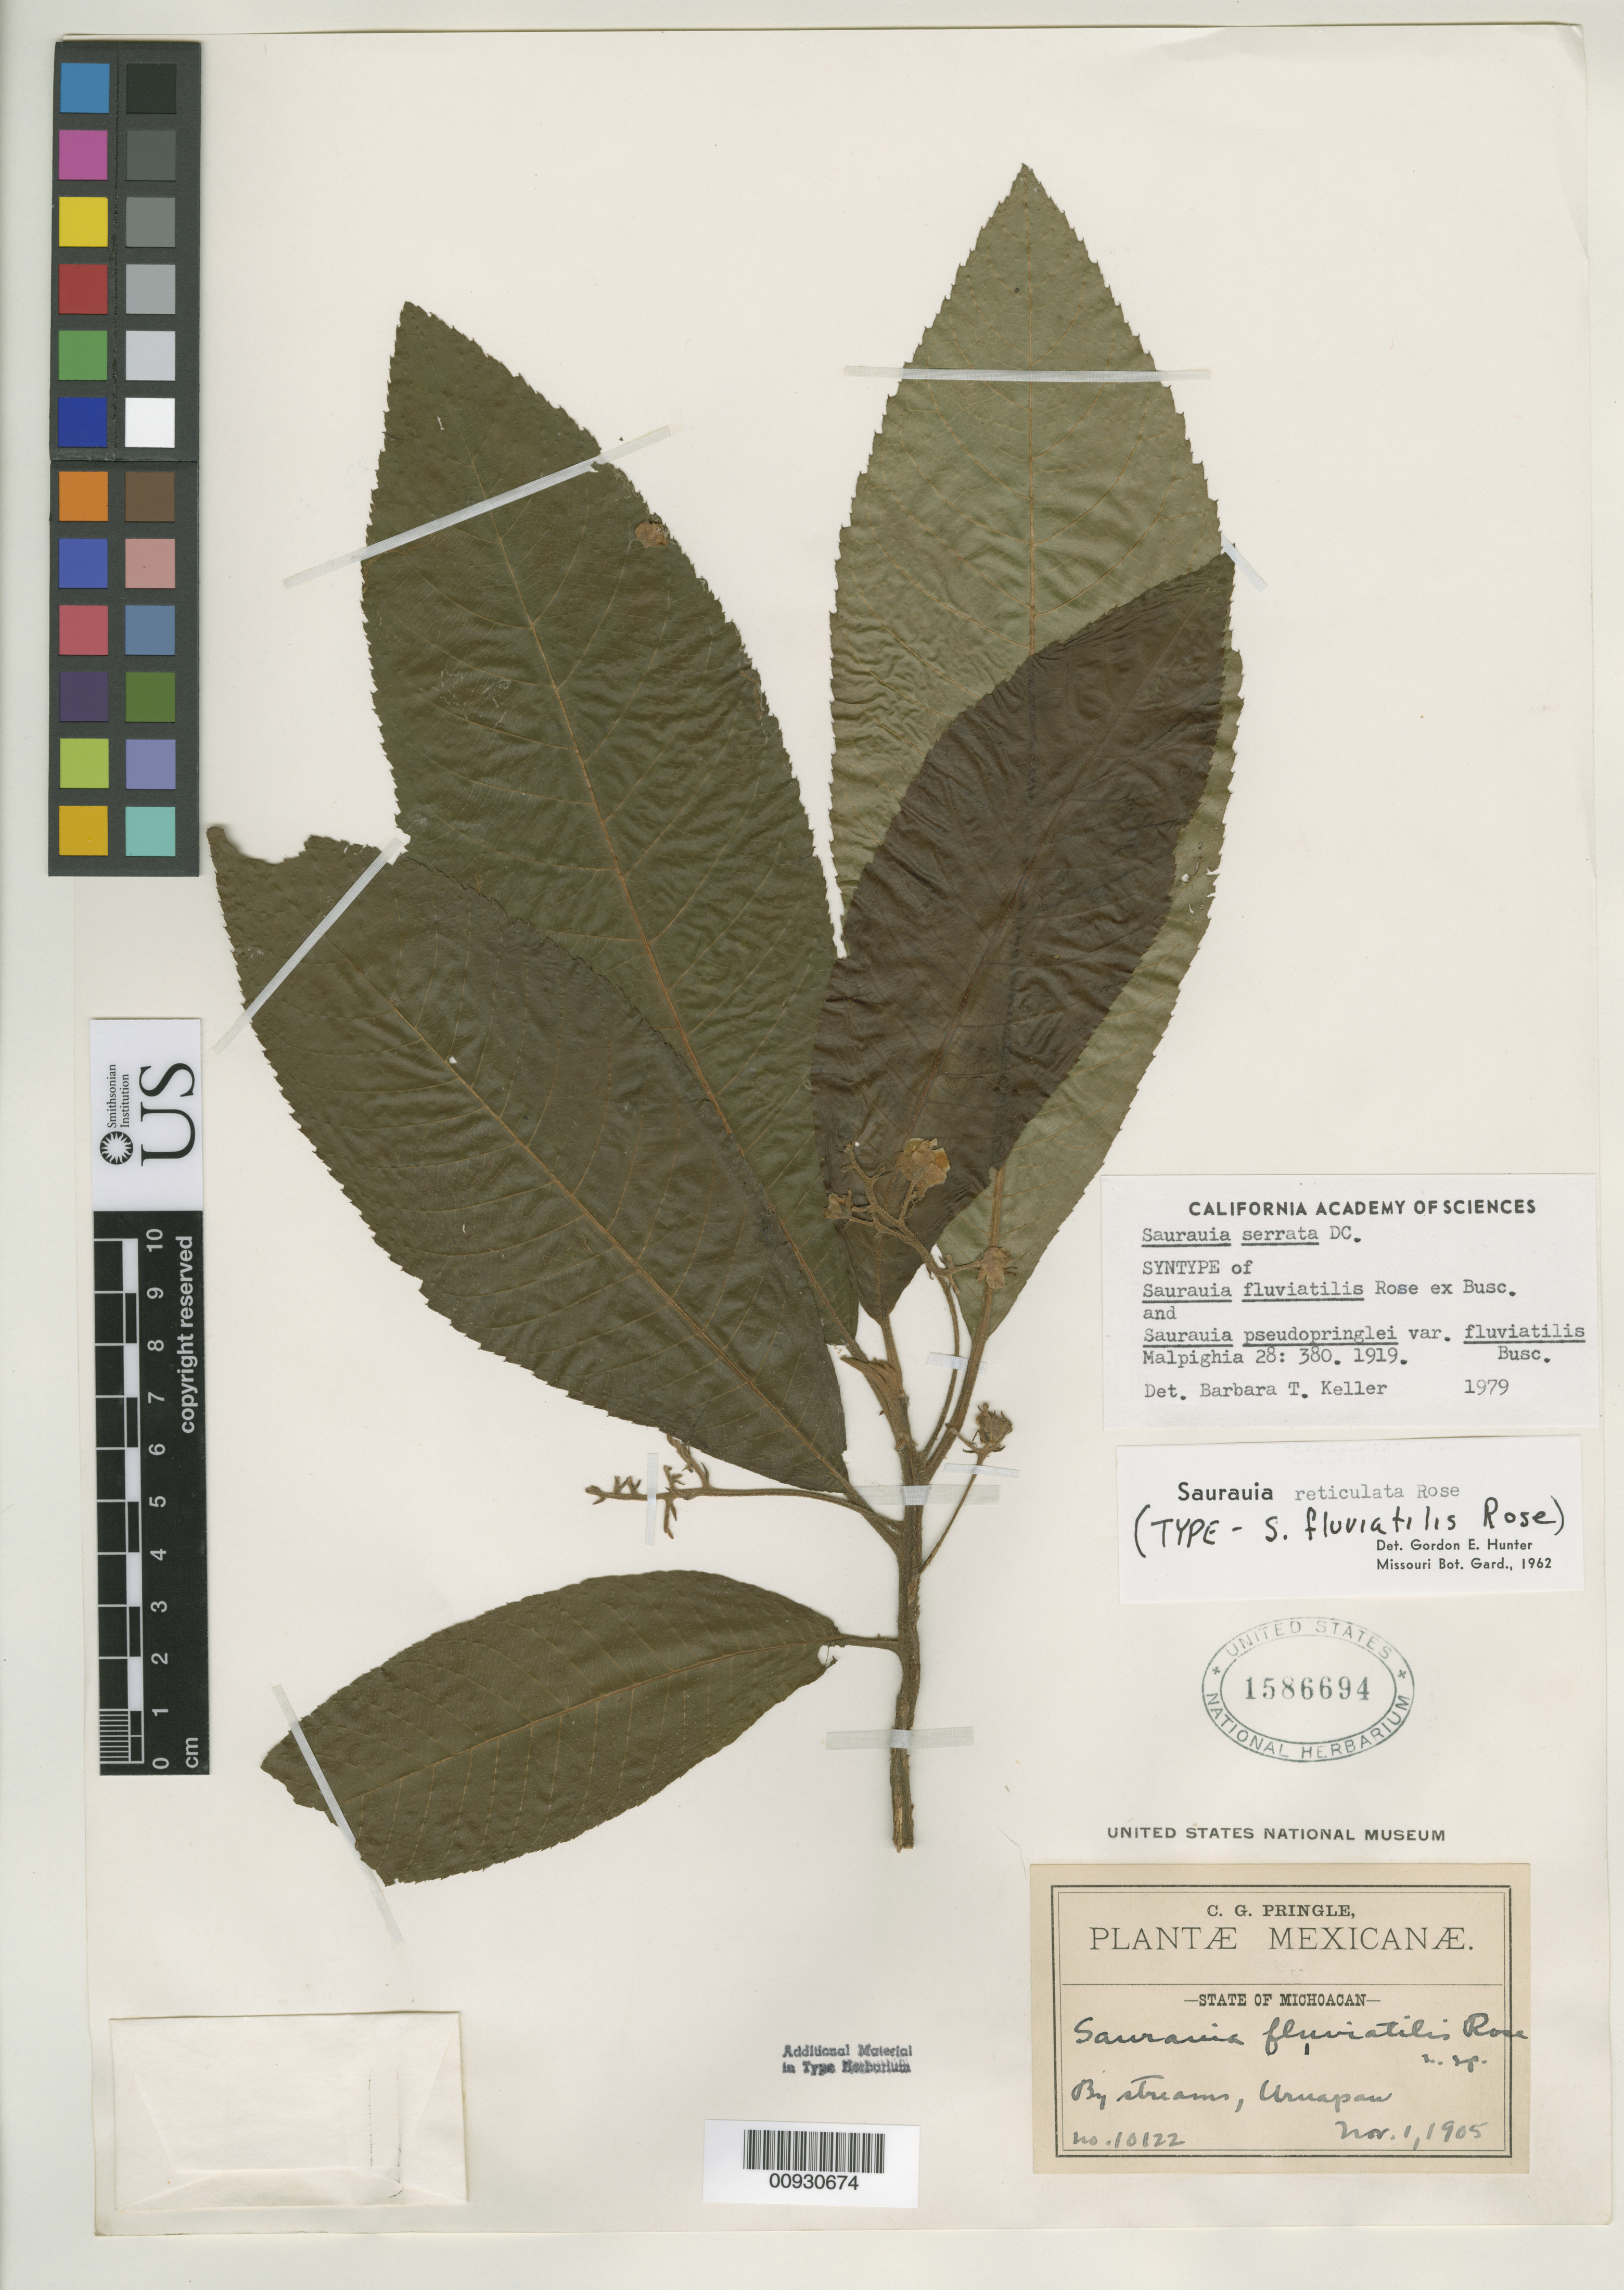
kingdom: Plantae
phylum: Tracheophyta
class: Magnoliopsida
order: Ericales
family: Actinidiaceae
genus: Saurauia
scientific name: Saurauia pseudopringlei var. fluviatilis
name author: Buscal.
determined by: Keller, B. T.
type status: Isosyntype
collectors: C. G. Pringle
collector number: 10122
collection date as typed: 01 Nov 1905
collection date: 1905-11-01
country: Mexico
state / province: Michoacán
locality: By streams, Uruapan.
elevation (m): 1524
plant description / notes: Specimen is labeled as "Saurauia fluviatilis Rose"; this name was never published except as a nom. nud. in synonymy under S. pseudopringlei var. fluviatilis Buscal.; Protologue cites collection date as 15 Nov. 1905.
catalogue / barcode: US 1586694